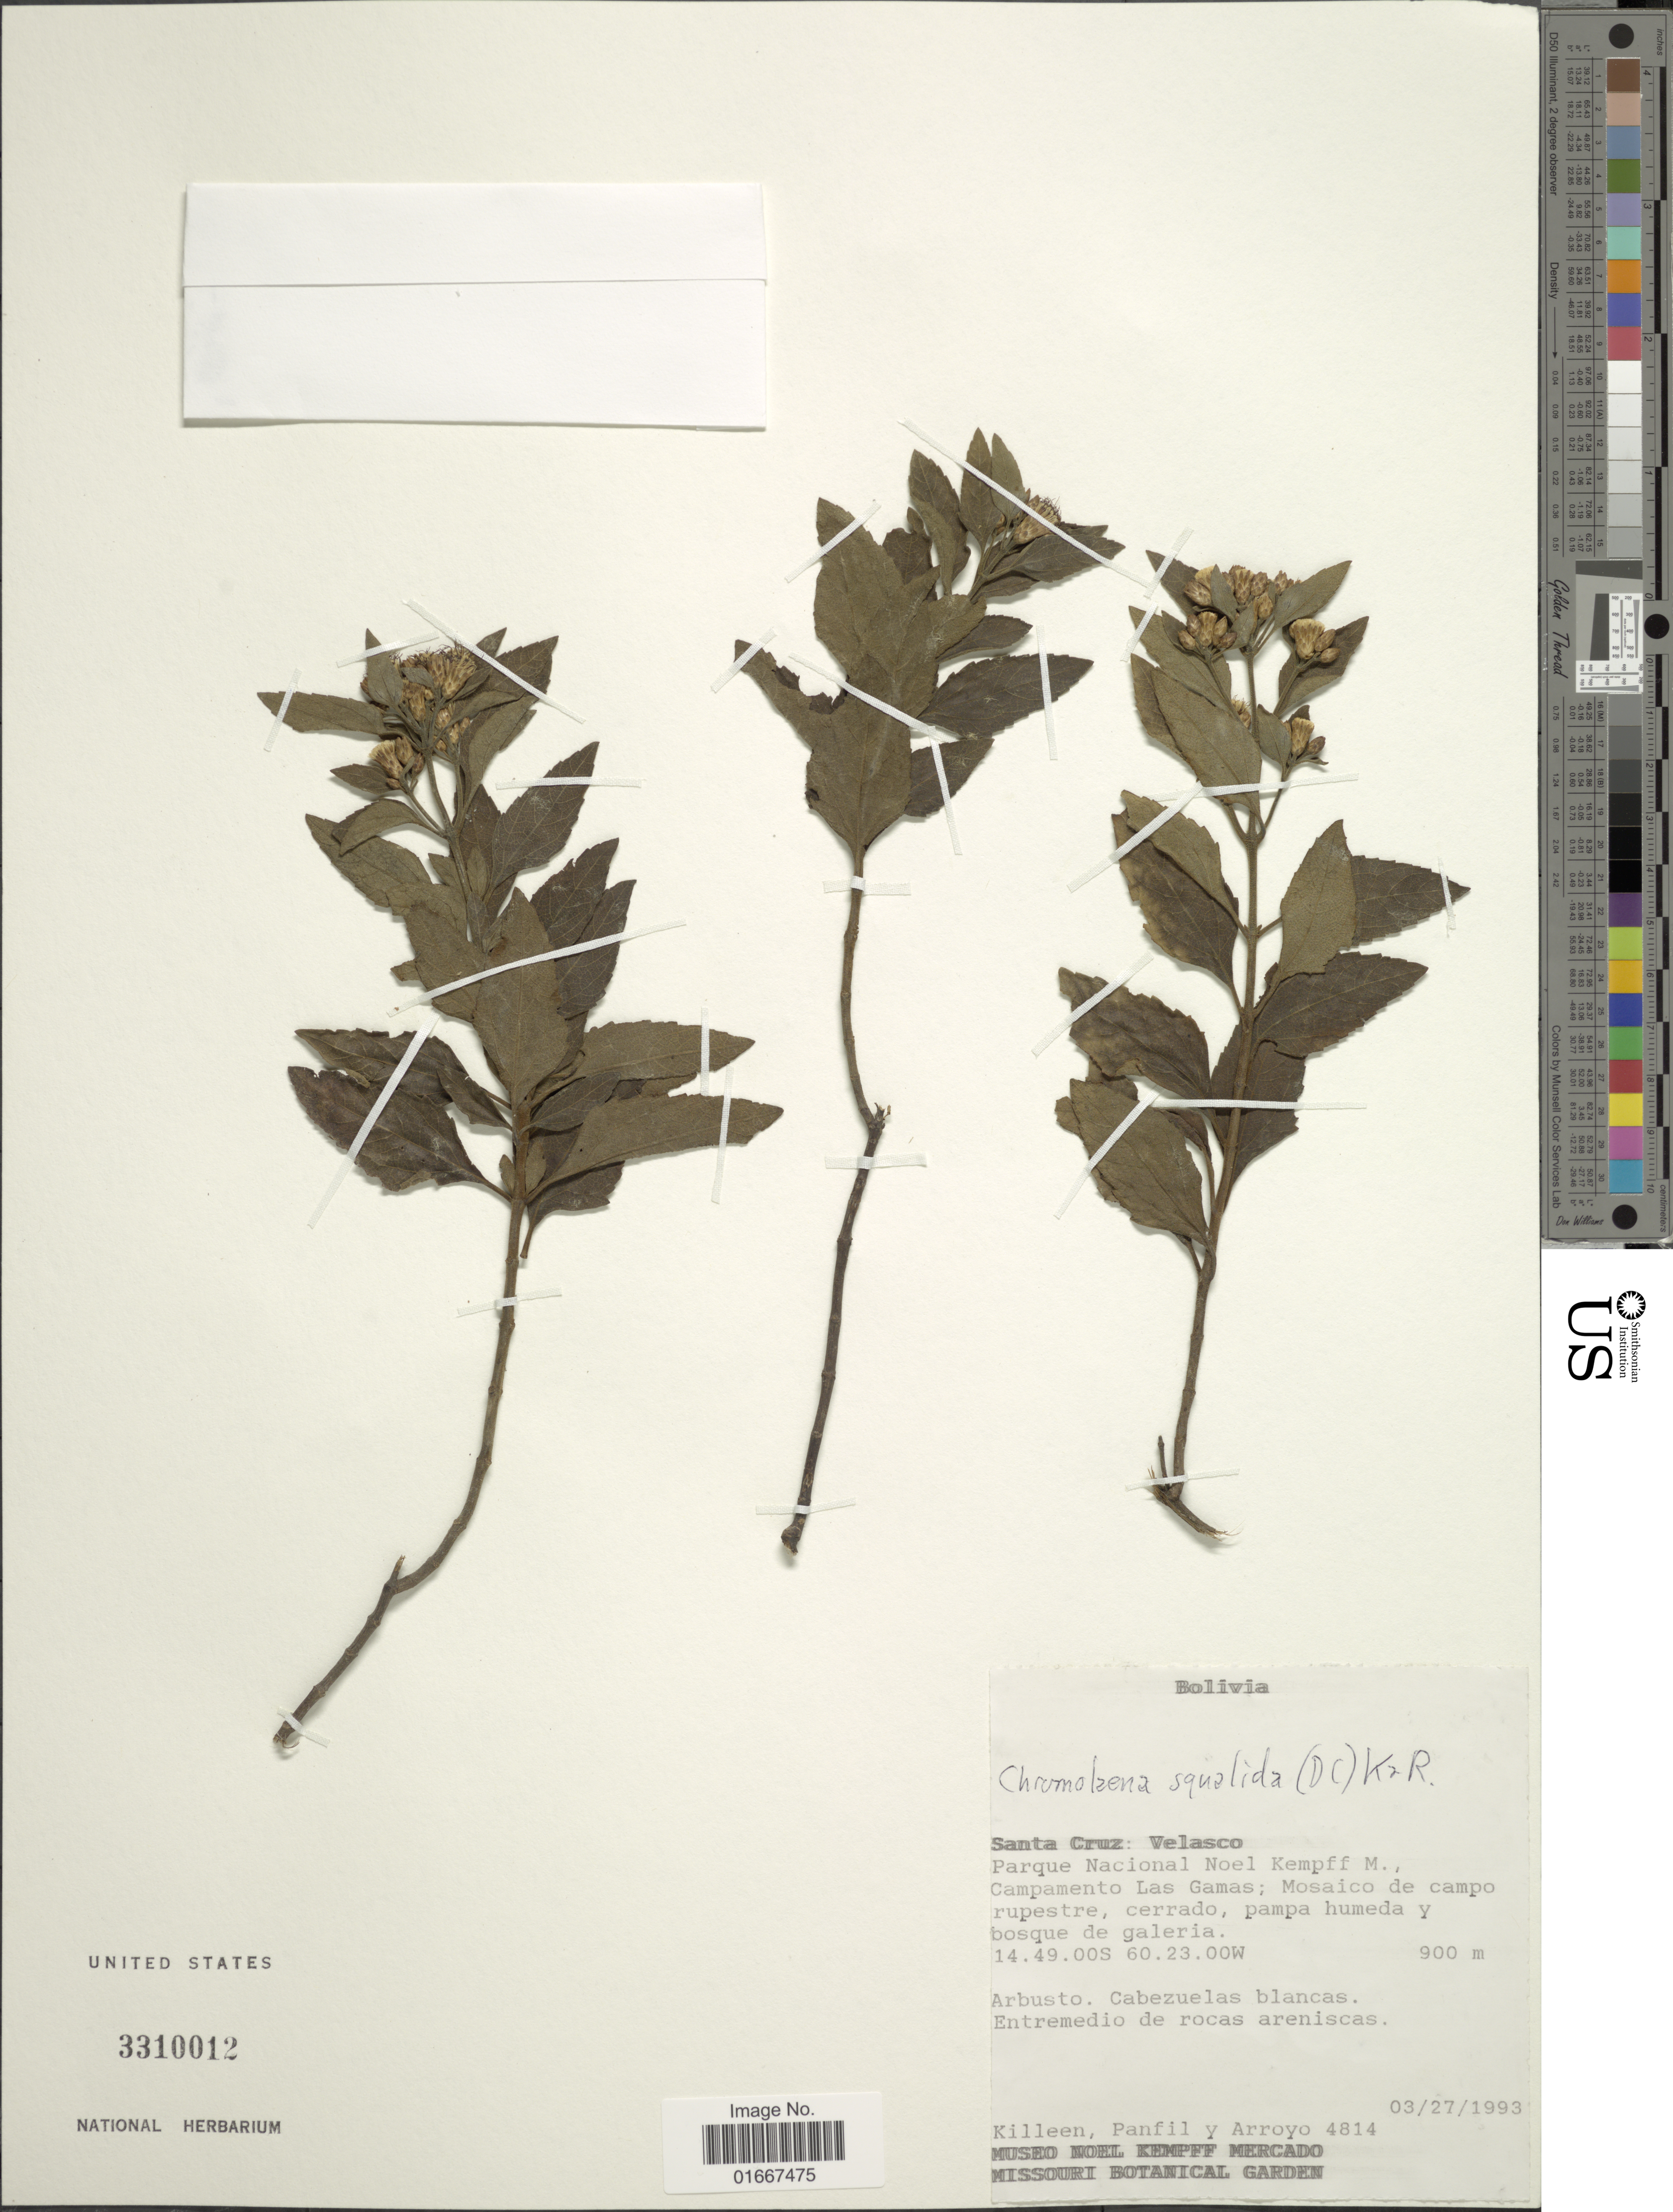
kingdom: Plantae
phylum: Tracheophyta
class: Magnoliopsida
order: Asterales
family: Asteraceae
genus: Chromolaena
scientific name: Chromolaena squalida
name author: (DC.) R.M. King & H. Rob.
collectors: Killeen, --, -- Panfil & Arroyo, --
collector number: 4814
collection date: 1993-03-27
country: Bolivia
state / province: Santa Cruz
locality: Velasco, Parque Nacional Noel Kempff M. Campamento Las Gamas: Mosaico de campo rupestre, cerrado, pampa humeda y bosque galeria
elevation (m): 900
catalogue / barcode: US 3310012